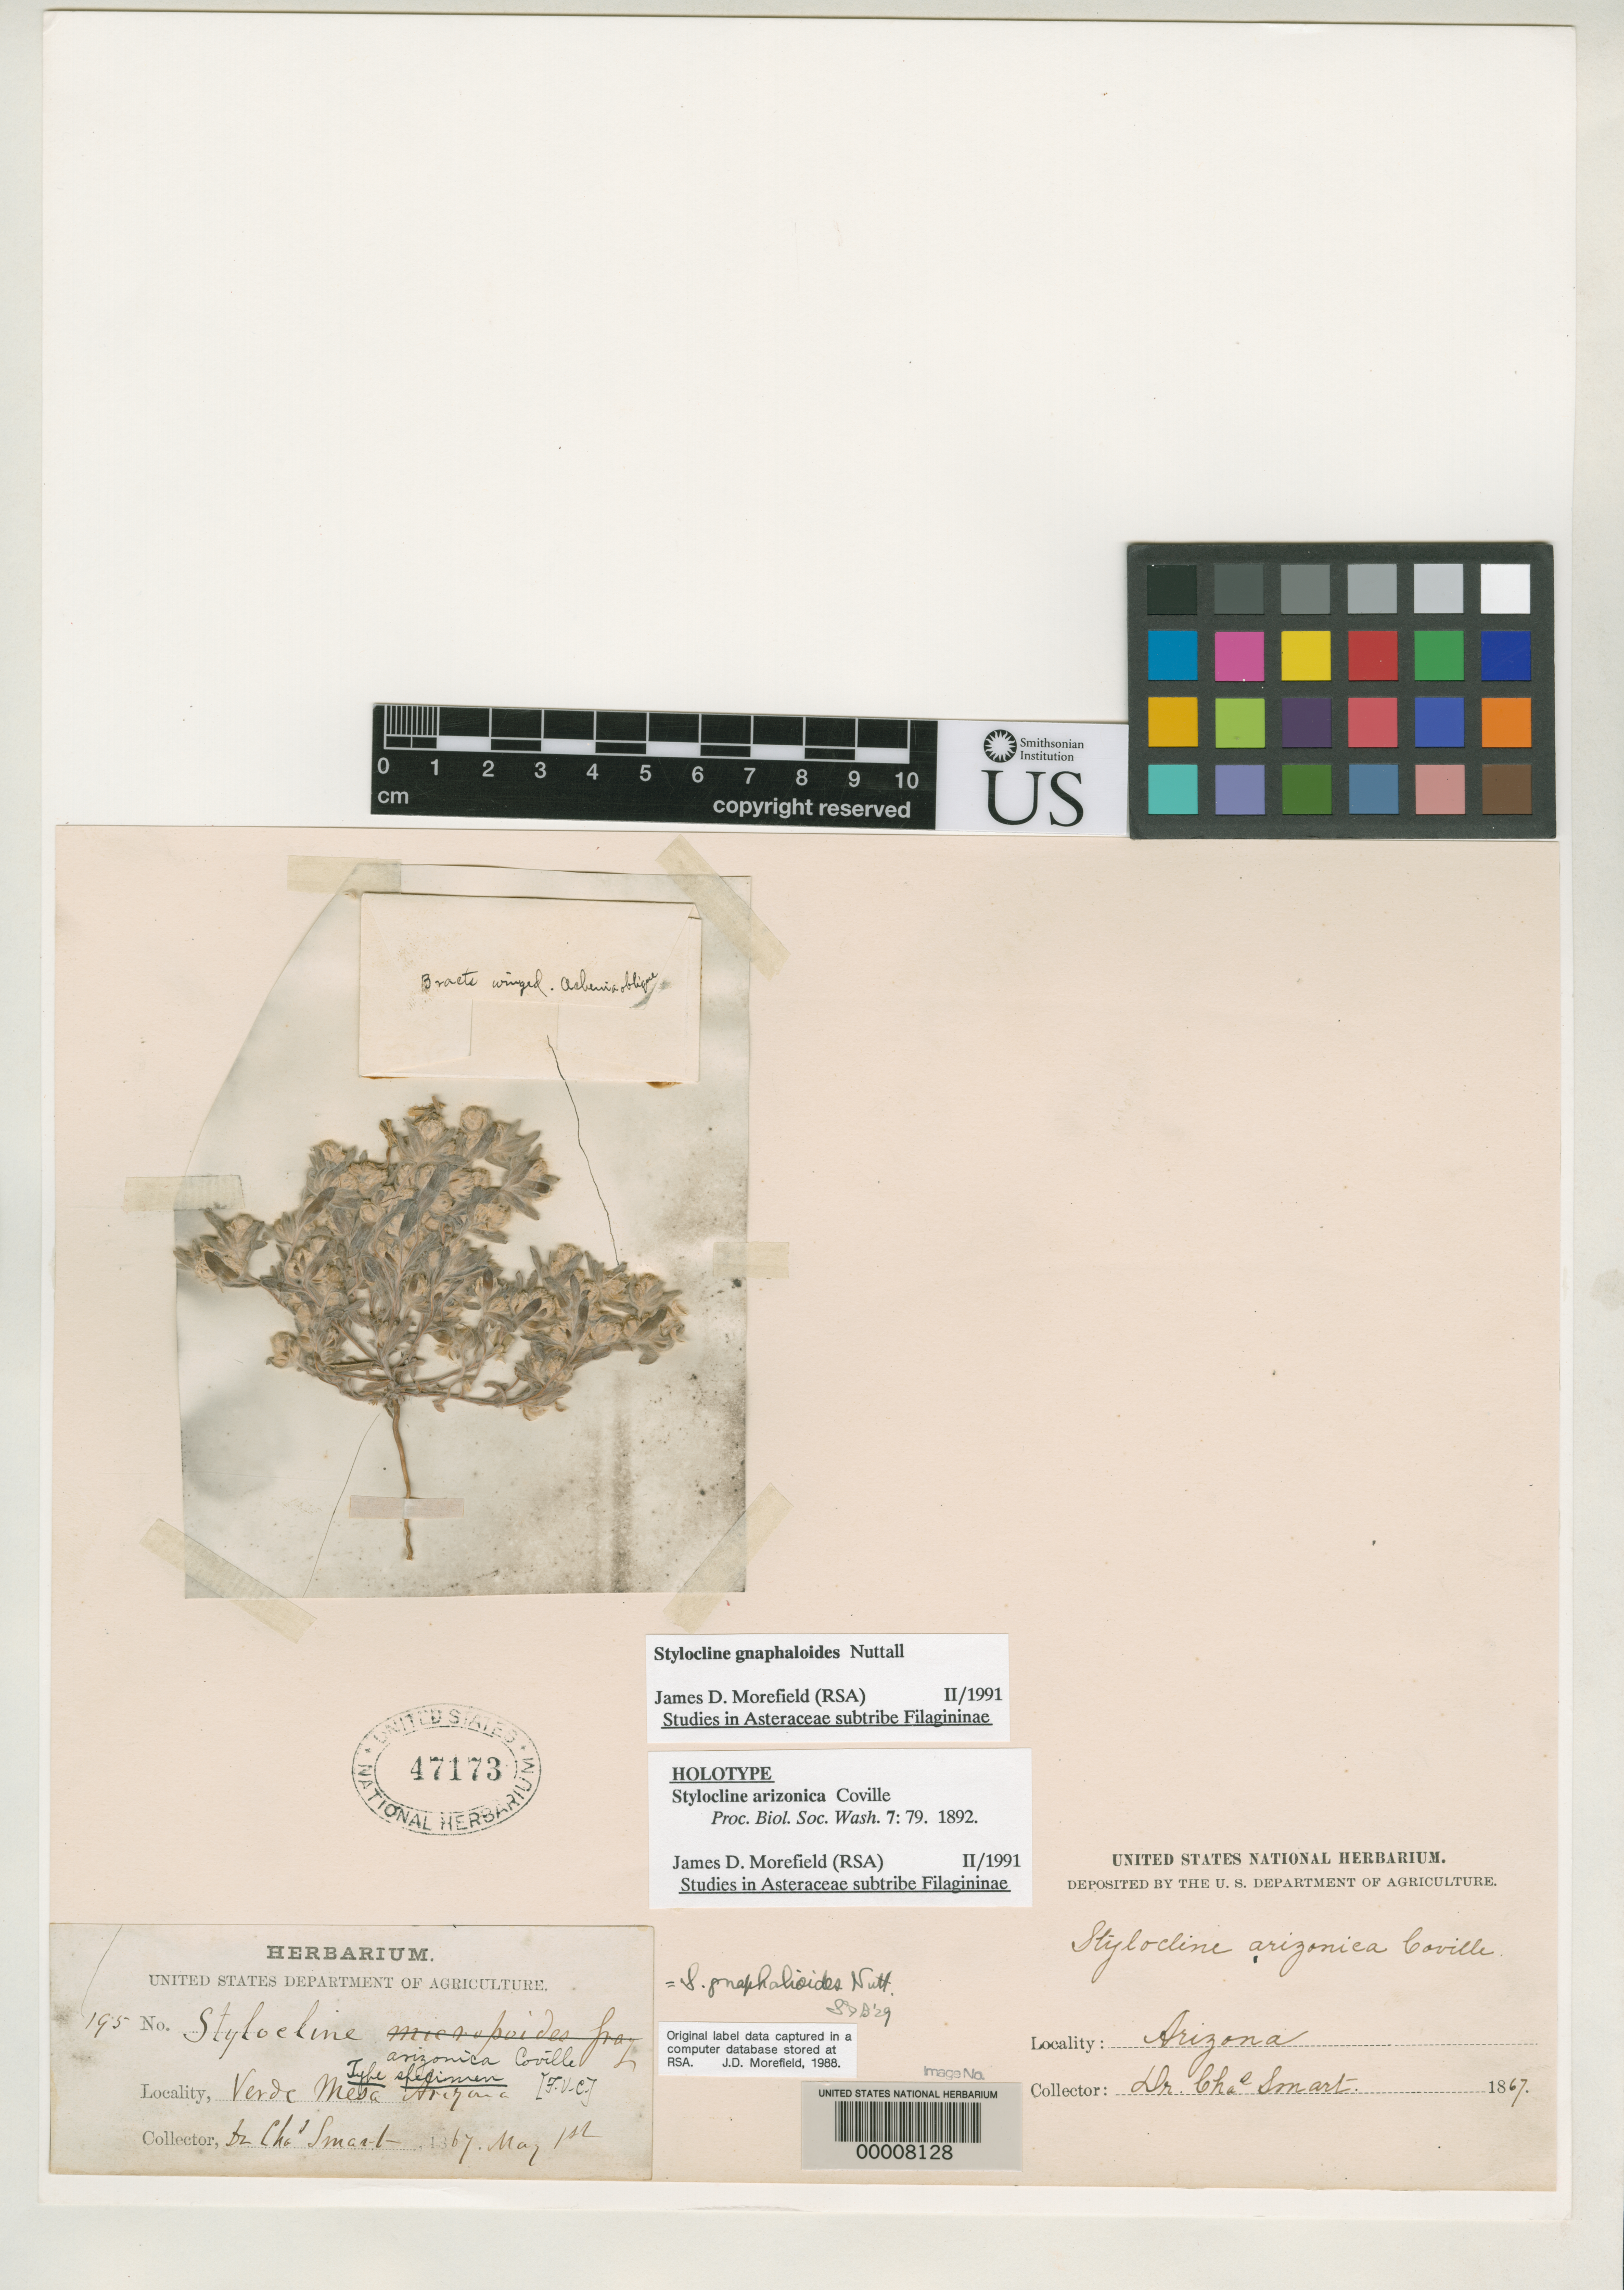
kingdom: Plantae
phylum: Tracheophyta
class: Magnoliopsida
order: Asterales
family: Asteraceae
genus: Stylocline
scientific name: Stylocline arizonica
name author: Coville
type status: Holotype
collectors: C. Smart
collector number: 195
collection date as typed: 01 May 1867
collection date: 1867-05-01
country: United States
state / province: Arizona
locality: Verde Mesa.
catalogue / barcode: US 47173